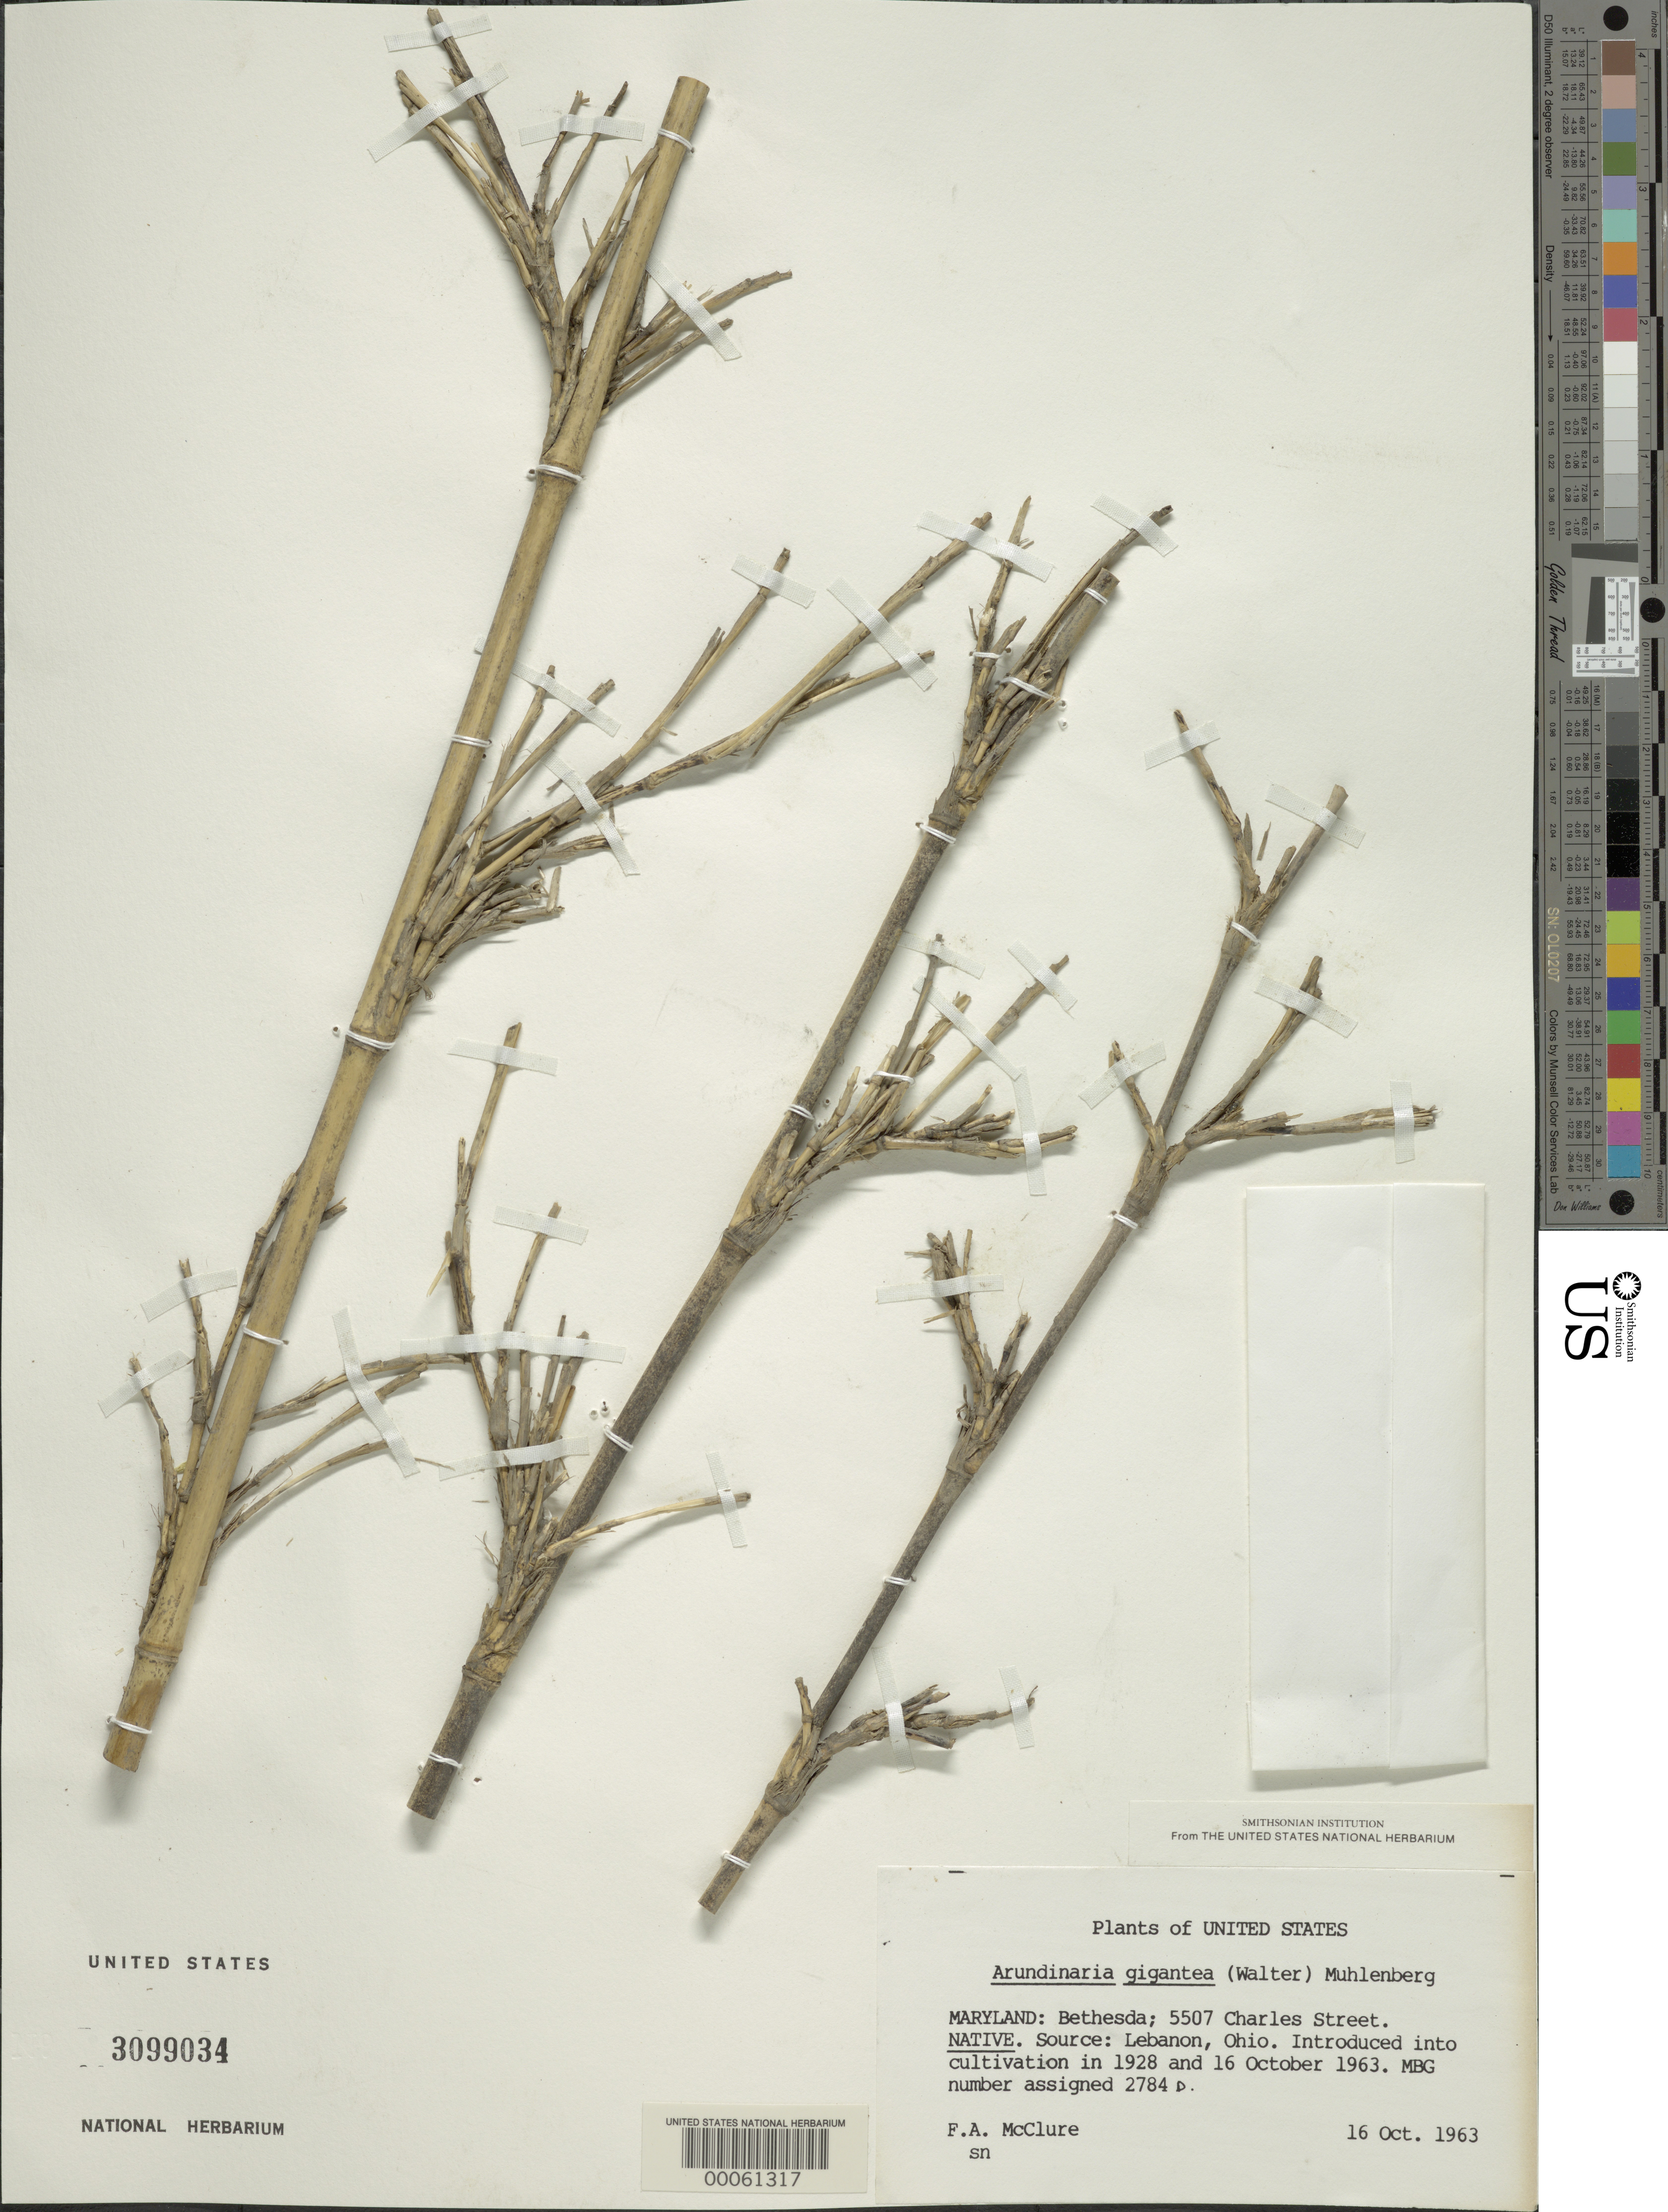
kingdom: Plantae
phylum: Tracheophyta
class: Liliopsida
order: Poales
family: Poaceae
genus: Arundinaria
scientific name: Arundinaria gigantea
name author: (Walter) Muhl.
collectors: F. A. McClure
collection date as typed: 16 Oct 1963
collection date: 1963-10-16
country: United States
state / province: Maryland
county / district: Montgomery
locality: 5507 Charles Street, Bethesda (McClure's garden)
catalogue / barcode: US 3099034